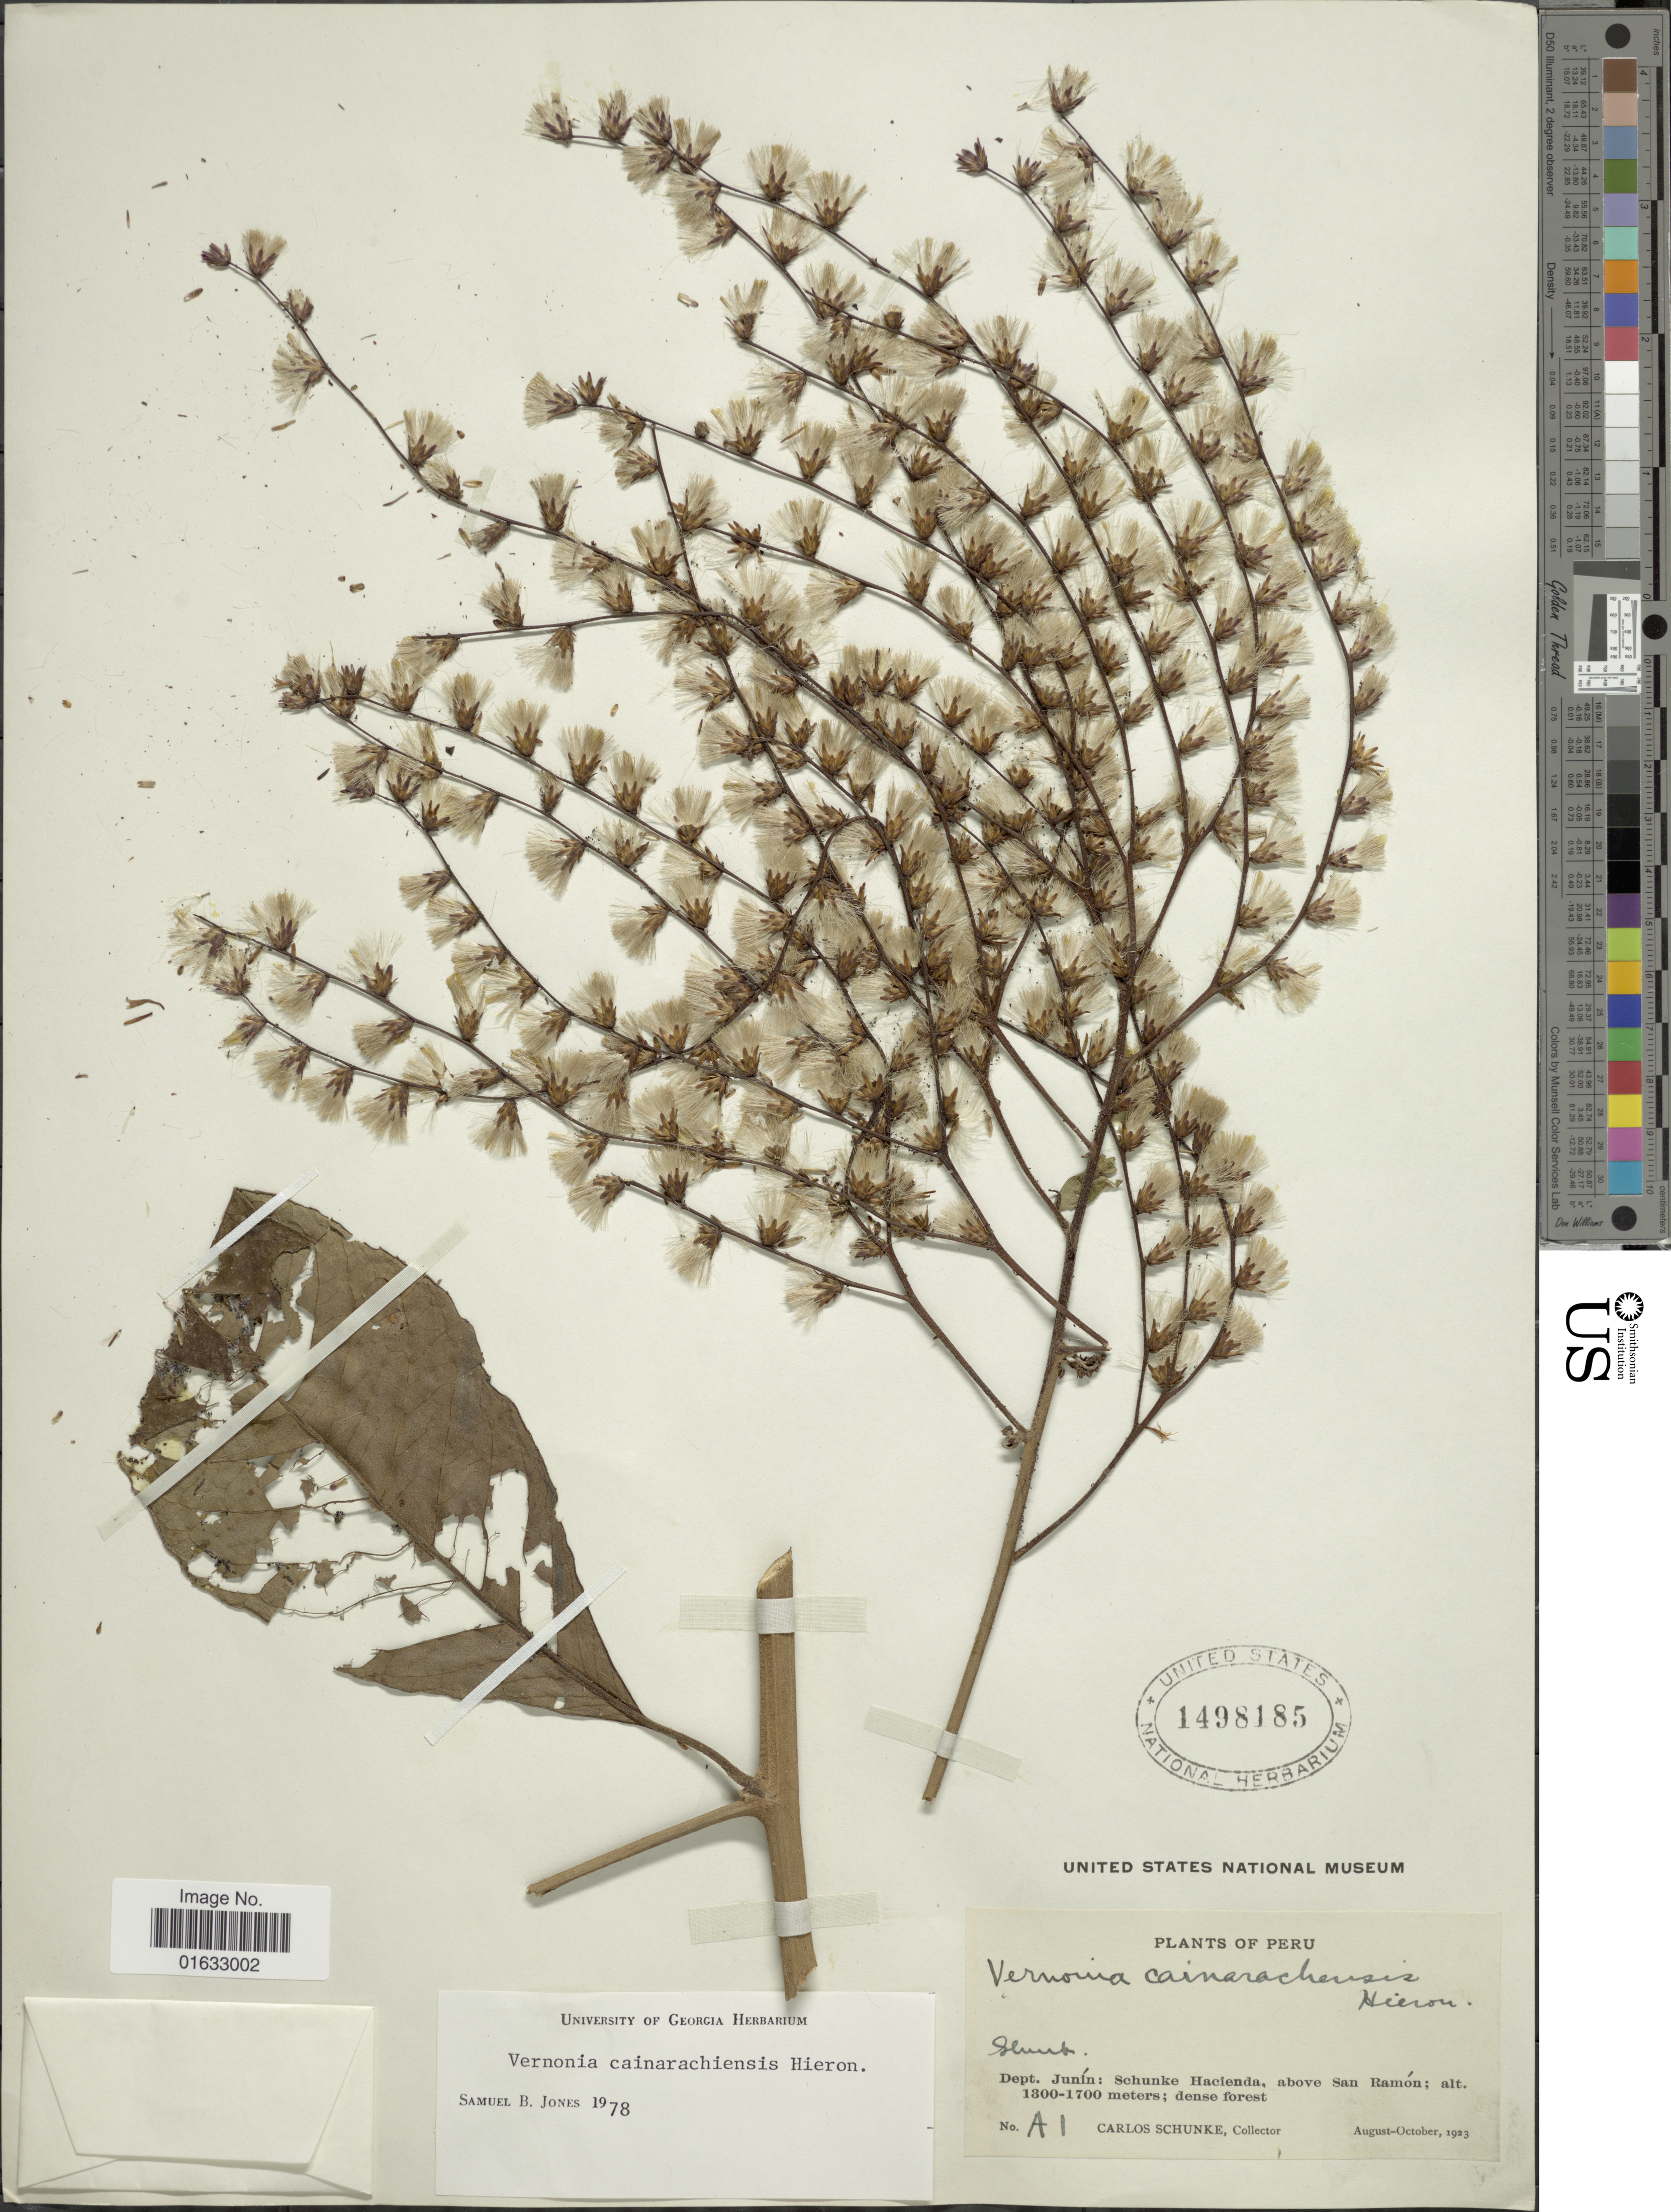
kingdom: Plantae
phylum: Tracheophyta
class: Magnoliopsida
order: Asterales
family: Asteraceae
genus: Eirmocephala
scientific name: Eirmocephala cainarachiensis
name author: (Hieron.) H. Rob.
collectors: C. Schunke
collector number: A1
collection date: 1923-08/1923-10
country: Peru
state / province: Junín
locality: Peru, Dept. Junín: Schunke Hacienda, above San Ramón.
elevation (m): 1300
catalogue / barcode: US 1498185